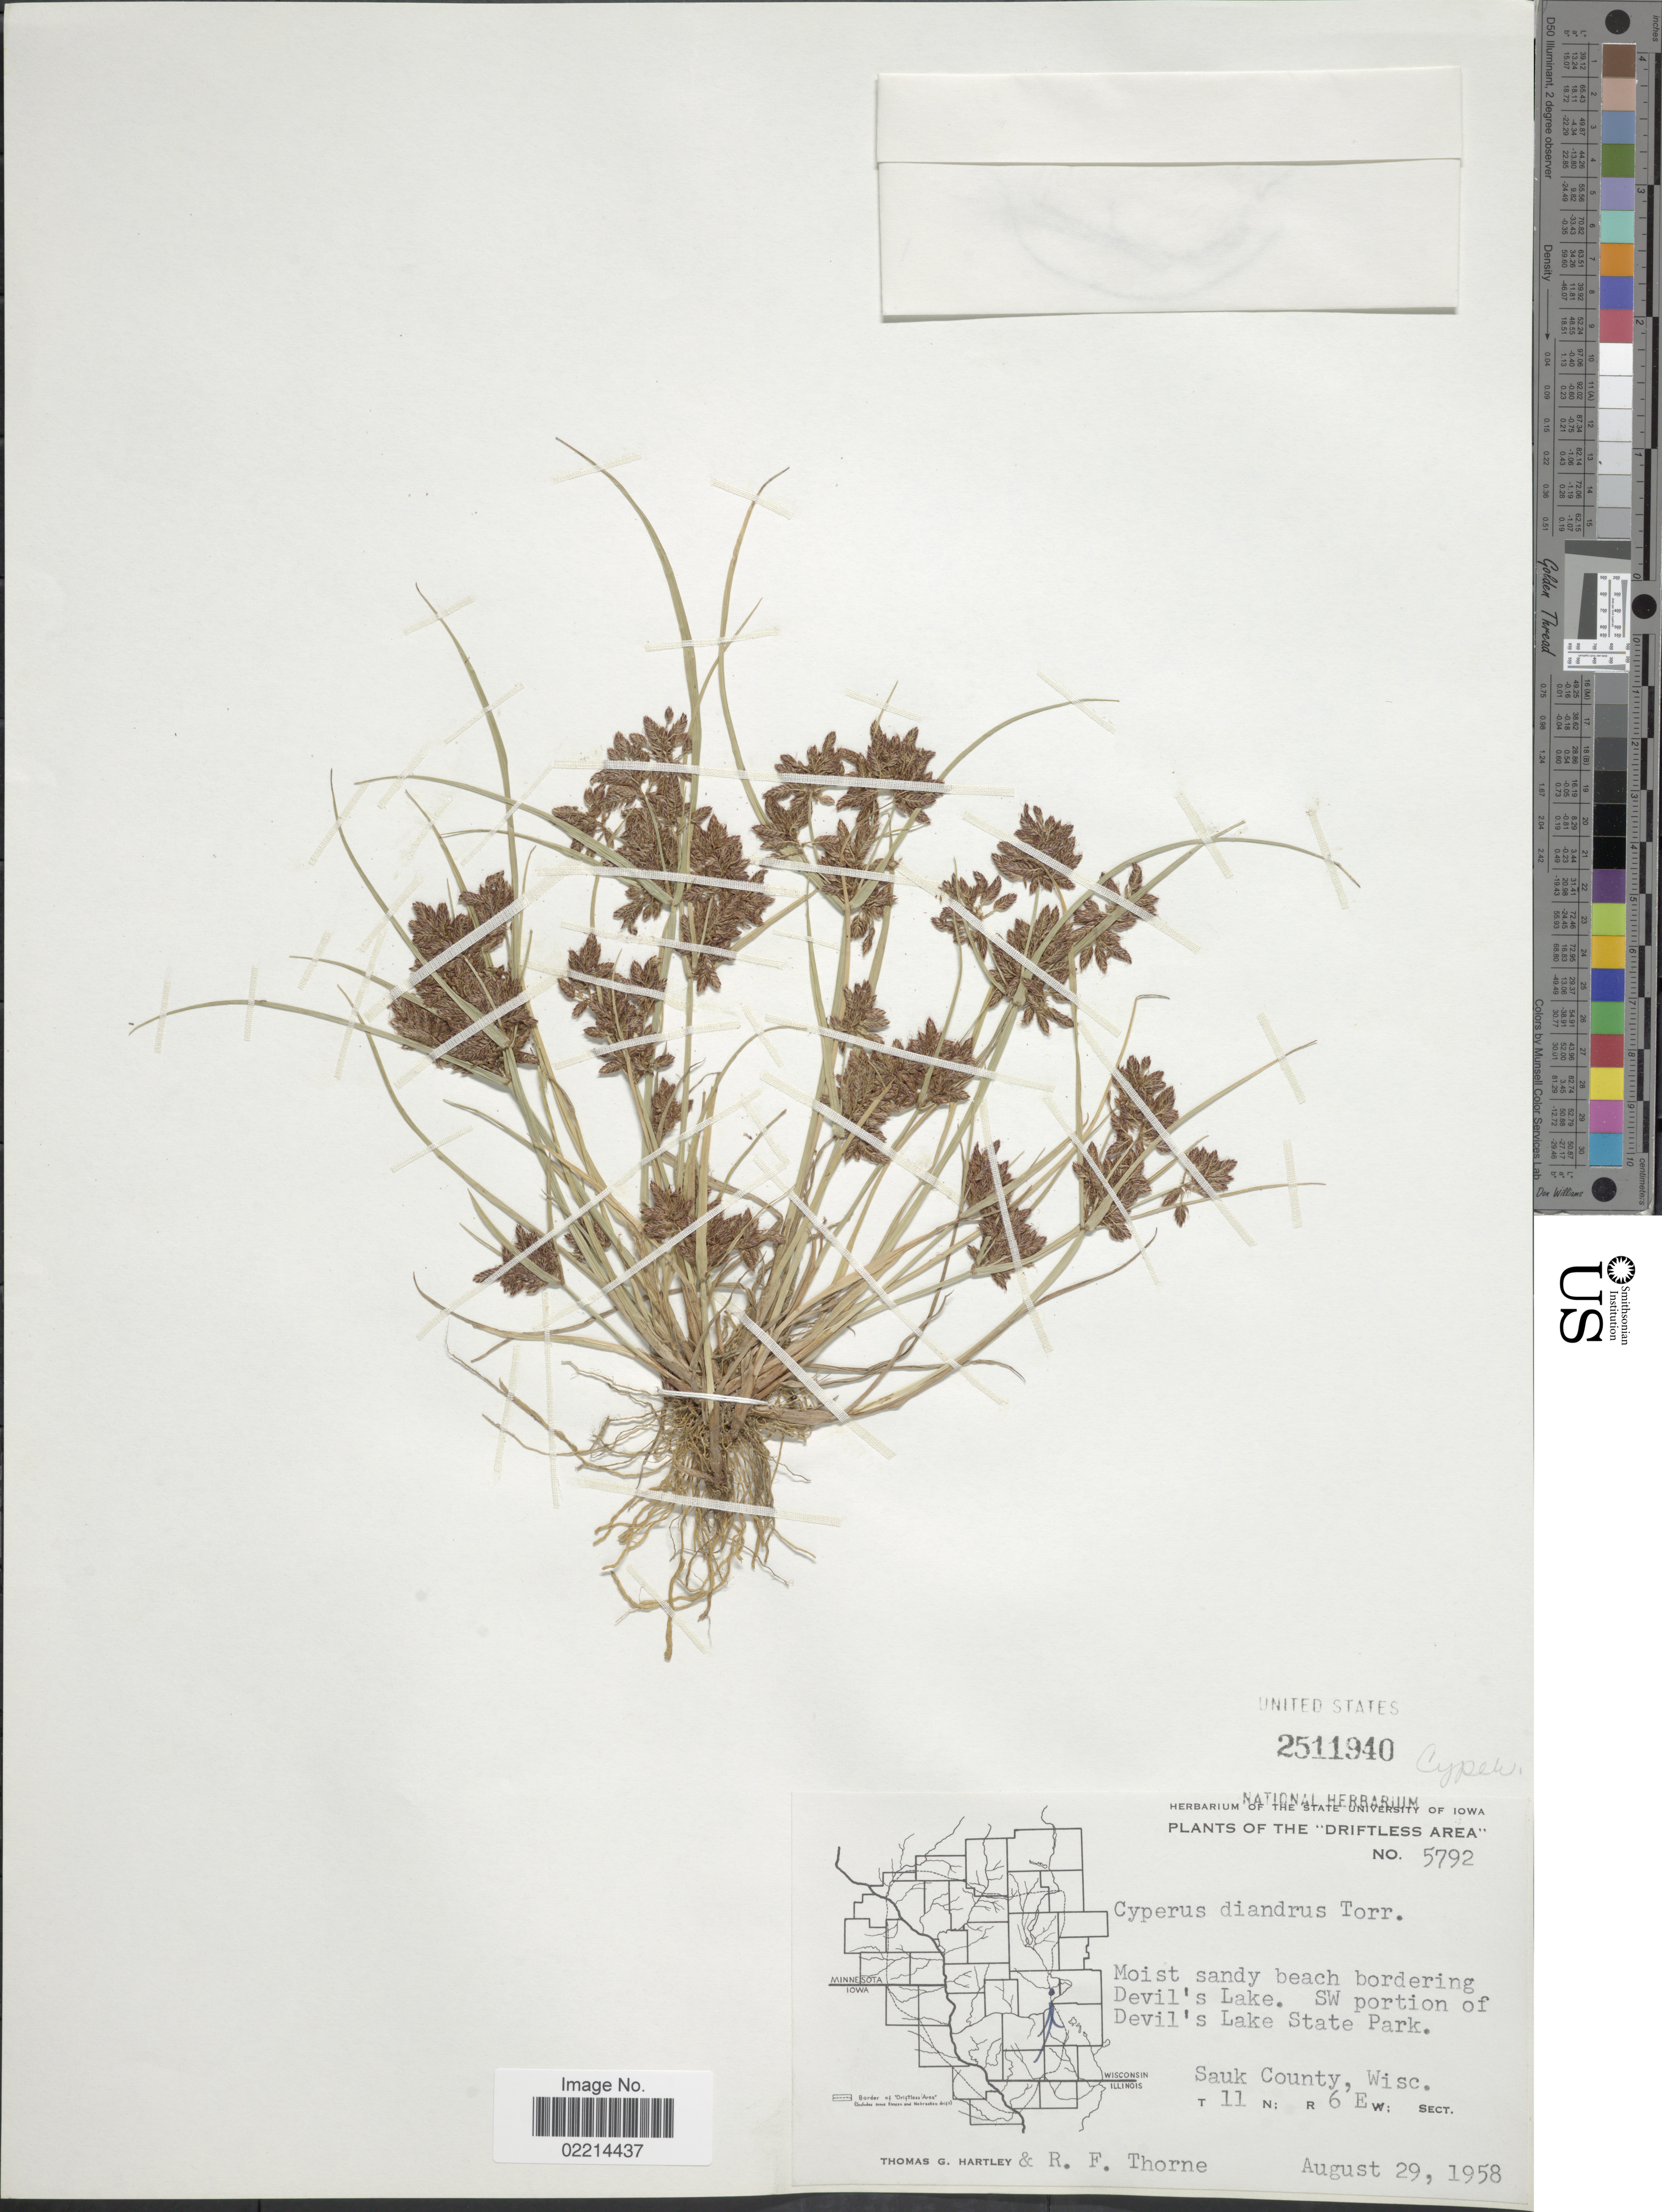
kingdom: Plantae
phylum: Tracheophyta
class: Liliopsida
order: Poales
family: Cyperaceae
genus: Cyperus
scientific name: Cyperus diandrus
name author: Torr.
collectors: T. G. Hartley & R. F. Thorne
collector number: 5792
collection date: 1958-08-29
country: United States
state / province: Wisconsin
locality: The "Driftless Area", moist sandy beach bordering Devil's Lake, SW portion of Devil's Lake State Park, Sauk County, T 11 N: R 6 EW: sect.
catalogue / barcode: US 2511940